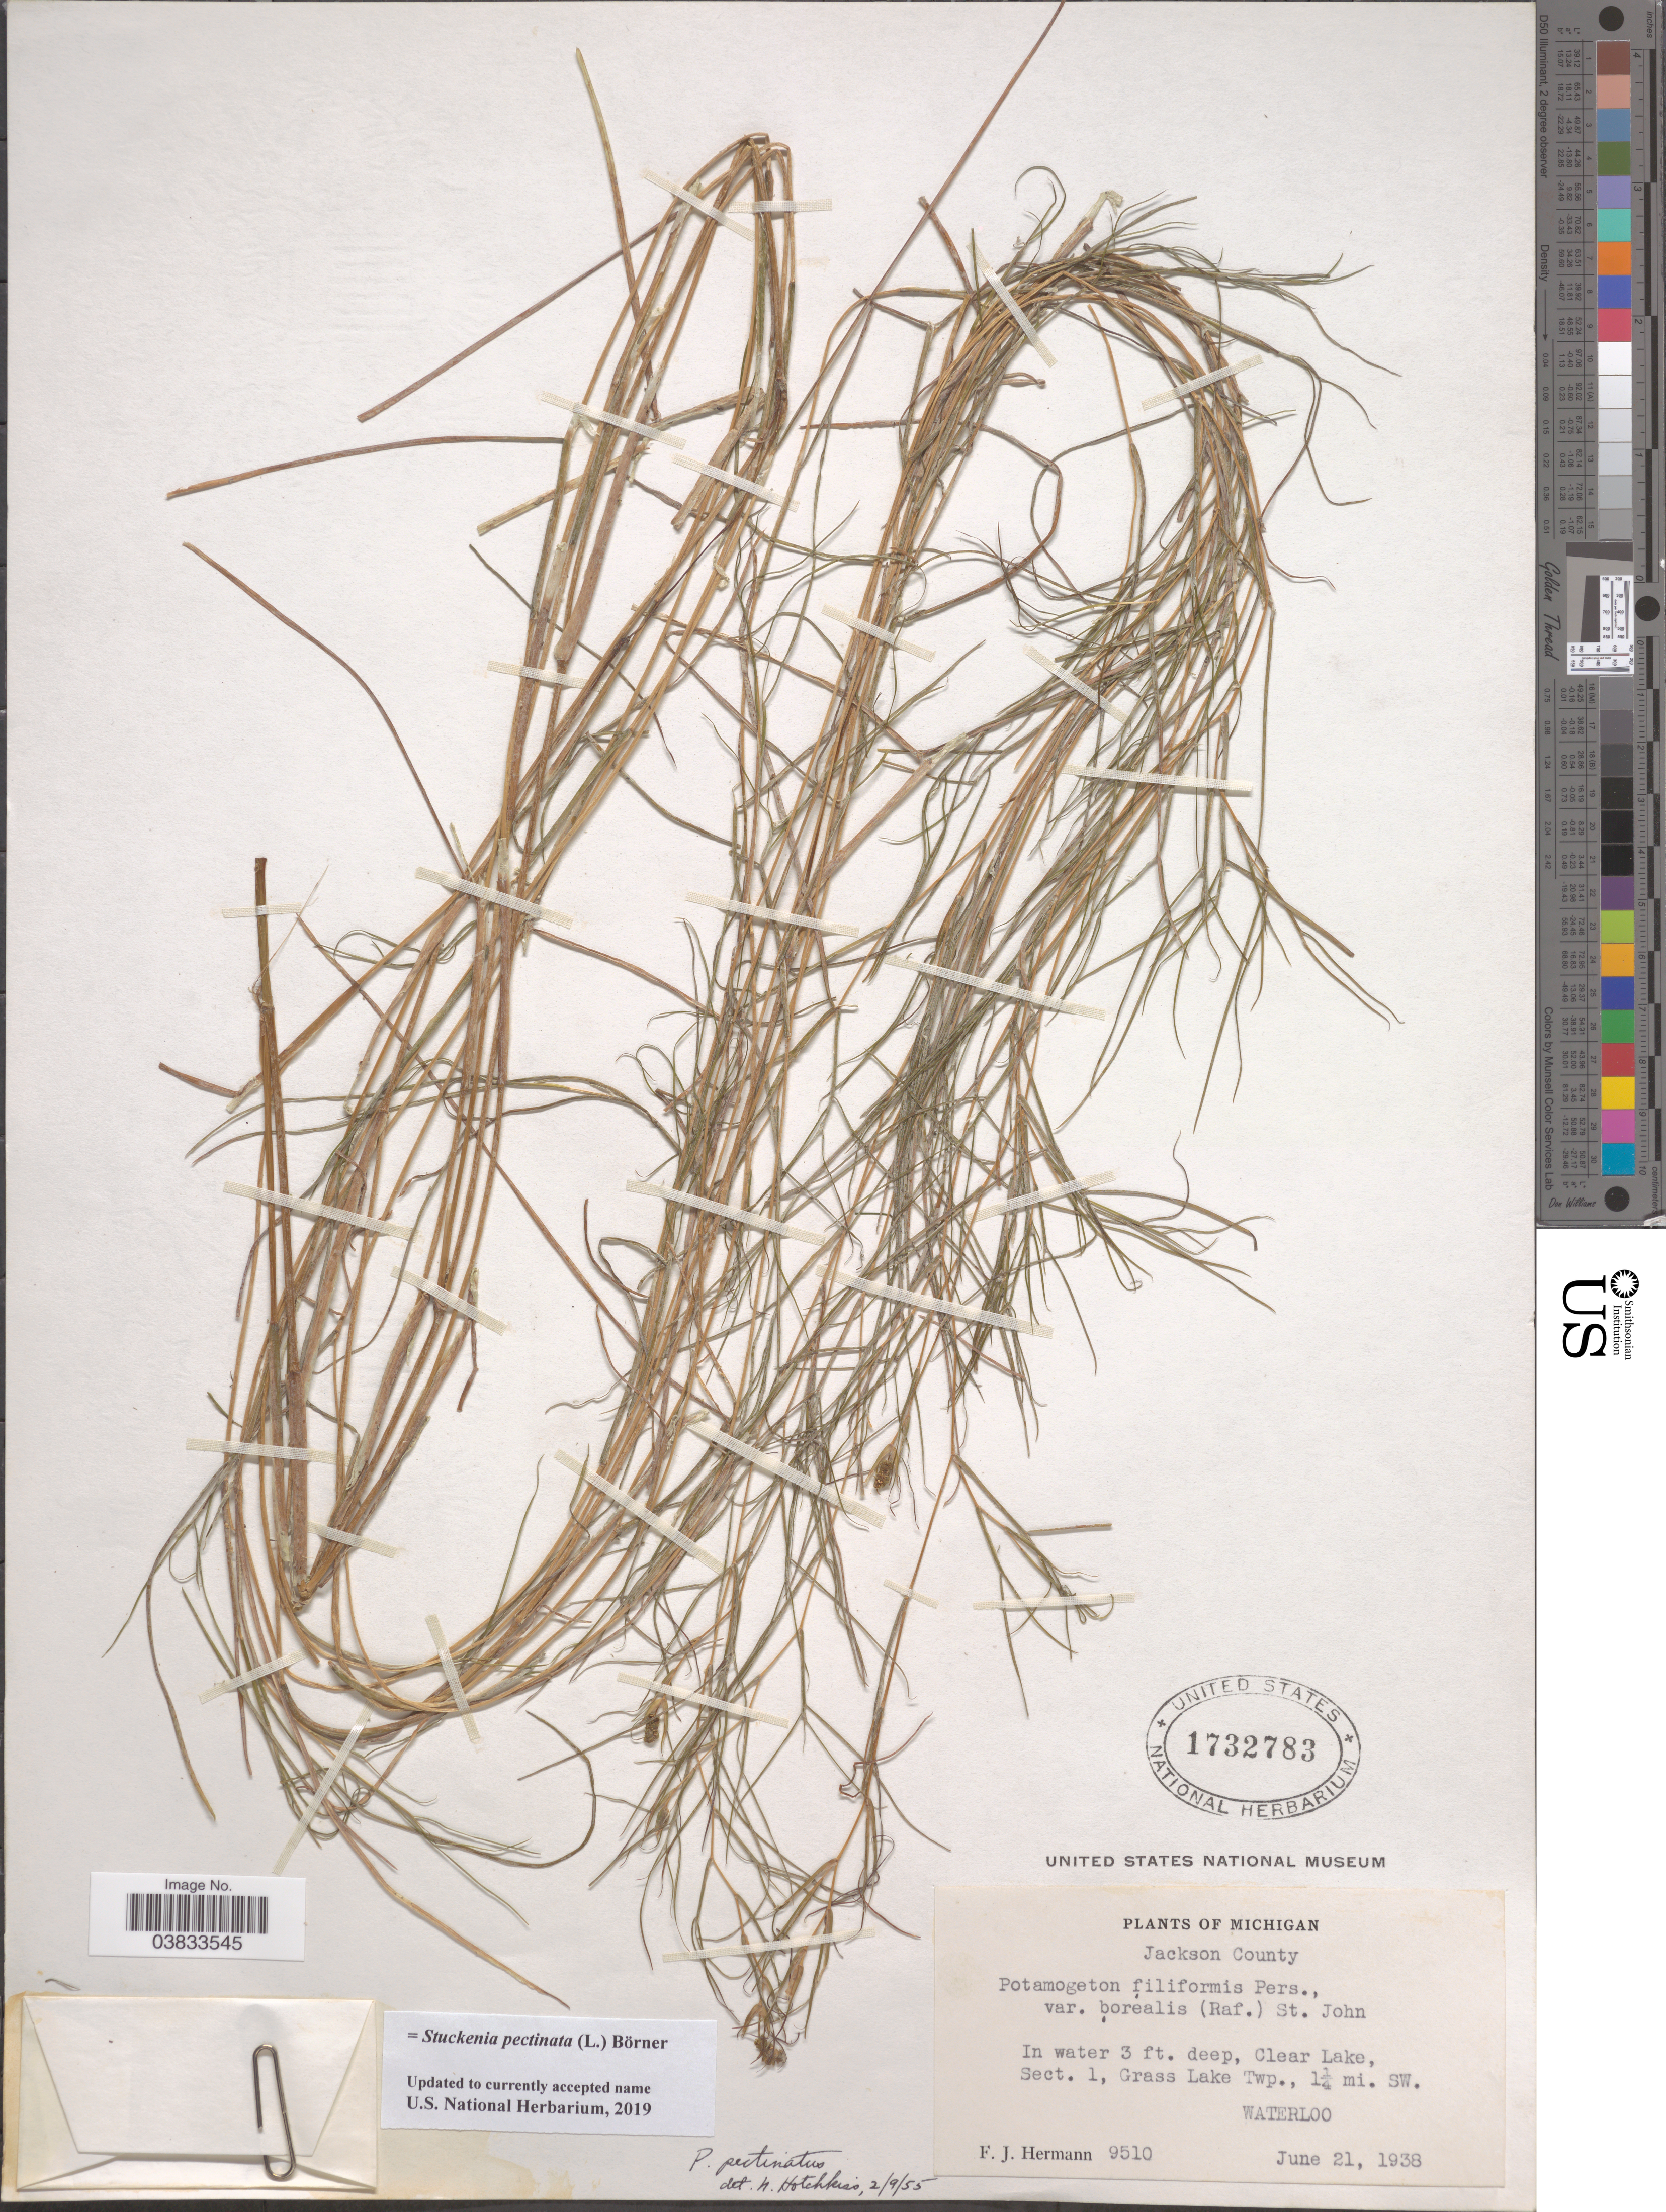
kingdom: Plantae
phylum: Tracheophyta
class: Liliopsida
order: Alismatales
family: Potamogetonaceae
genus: Stuckenia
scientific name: Stuckenia pectinata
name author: (L.) Börner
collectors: F. J. Hermann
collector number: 9510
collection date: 1938-06-21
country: United States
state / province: Michigan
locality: Jackson County. Clear Lake, Sect. 1, Grass Lake Twp., 1¼ mi. SW. Waterloo.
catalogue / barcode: US 1732783